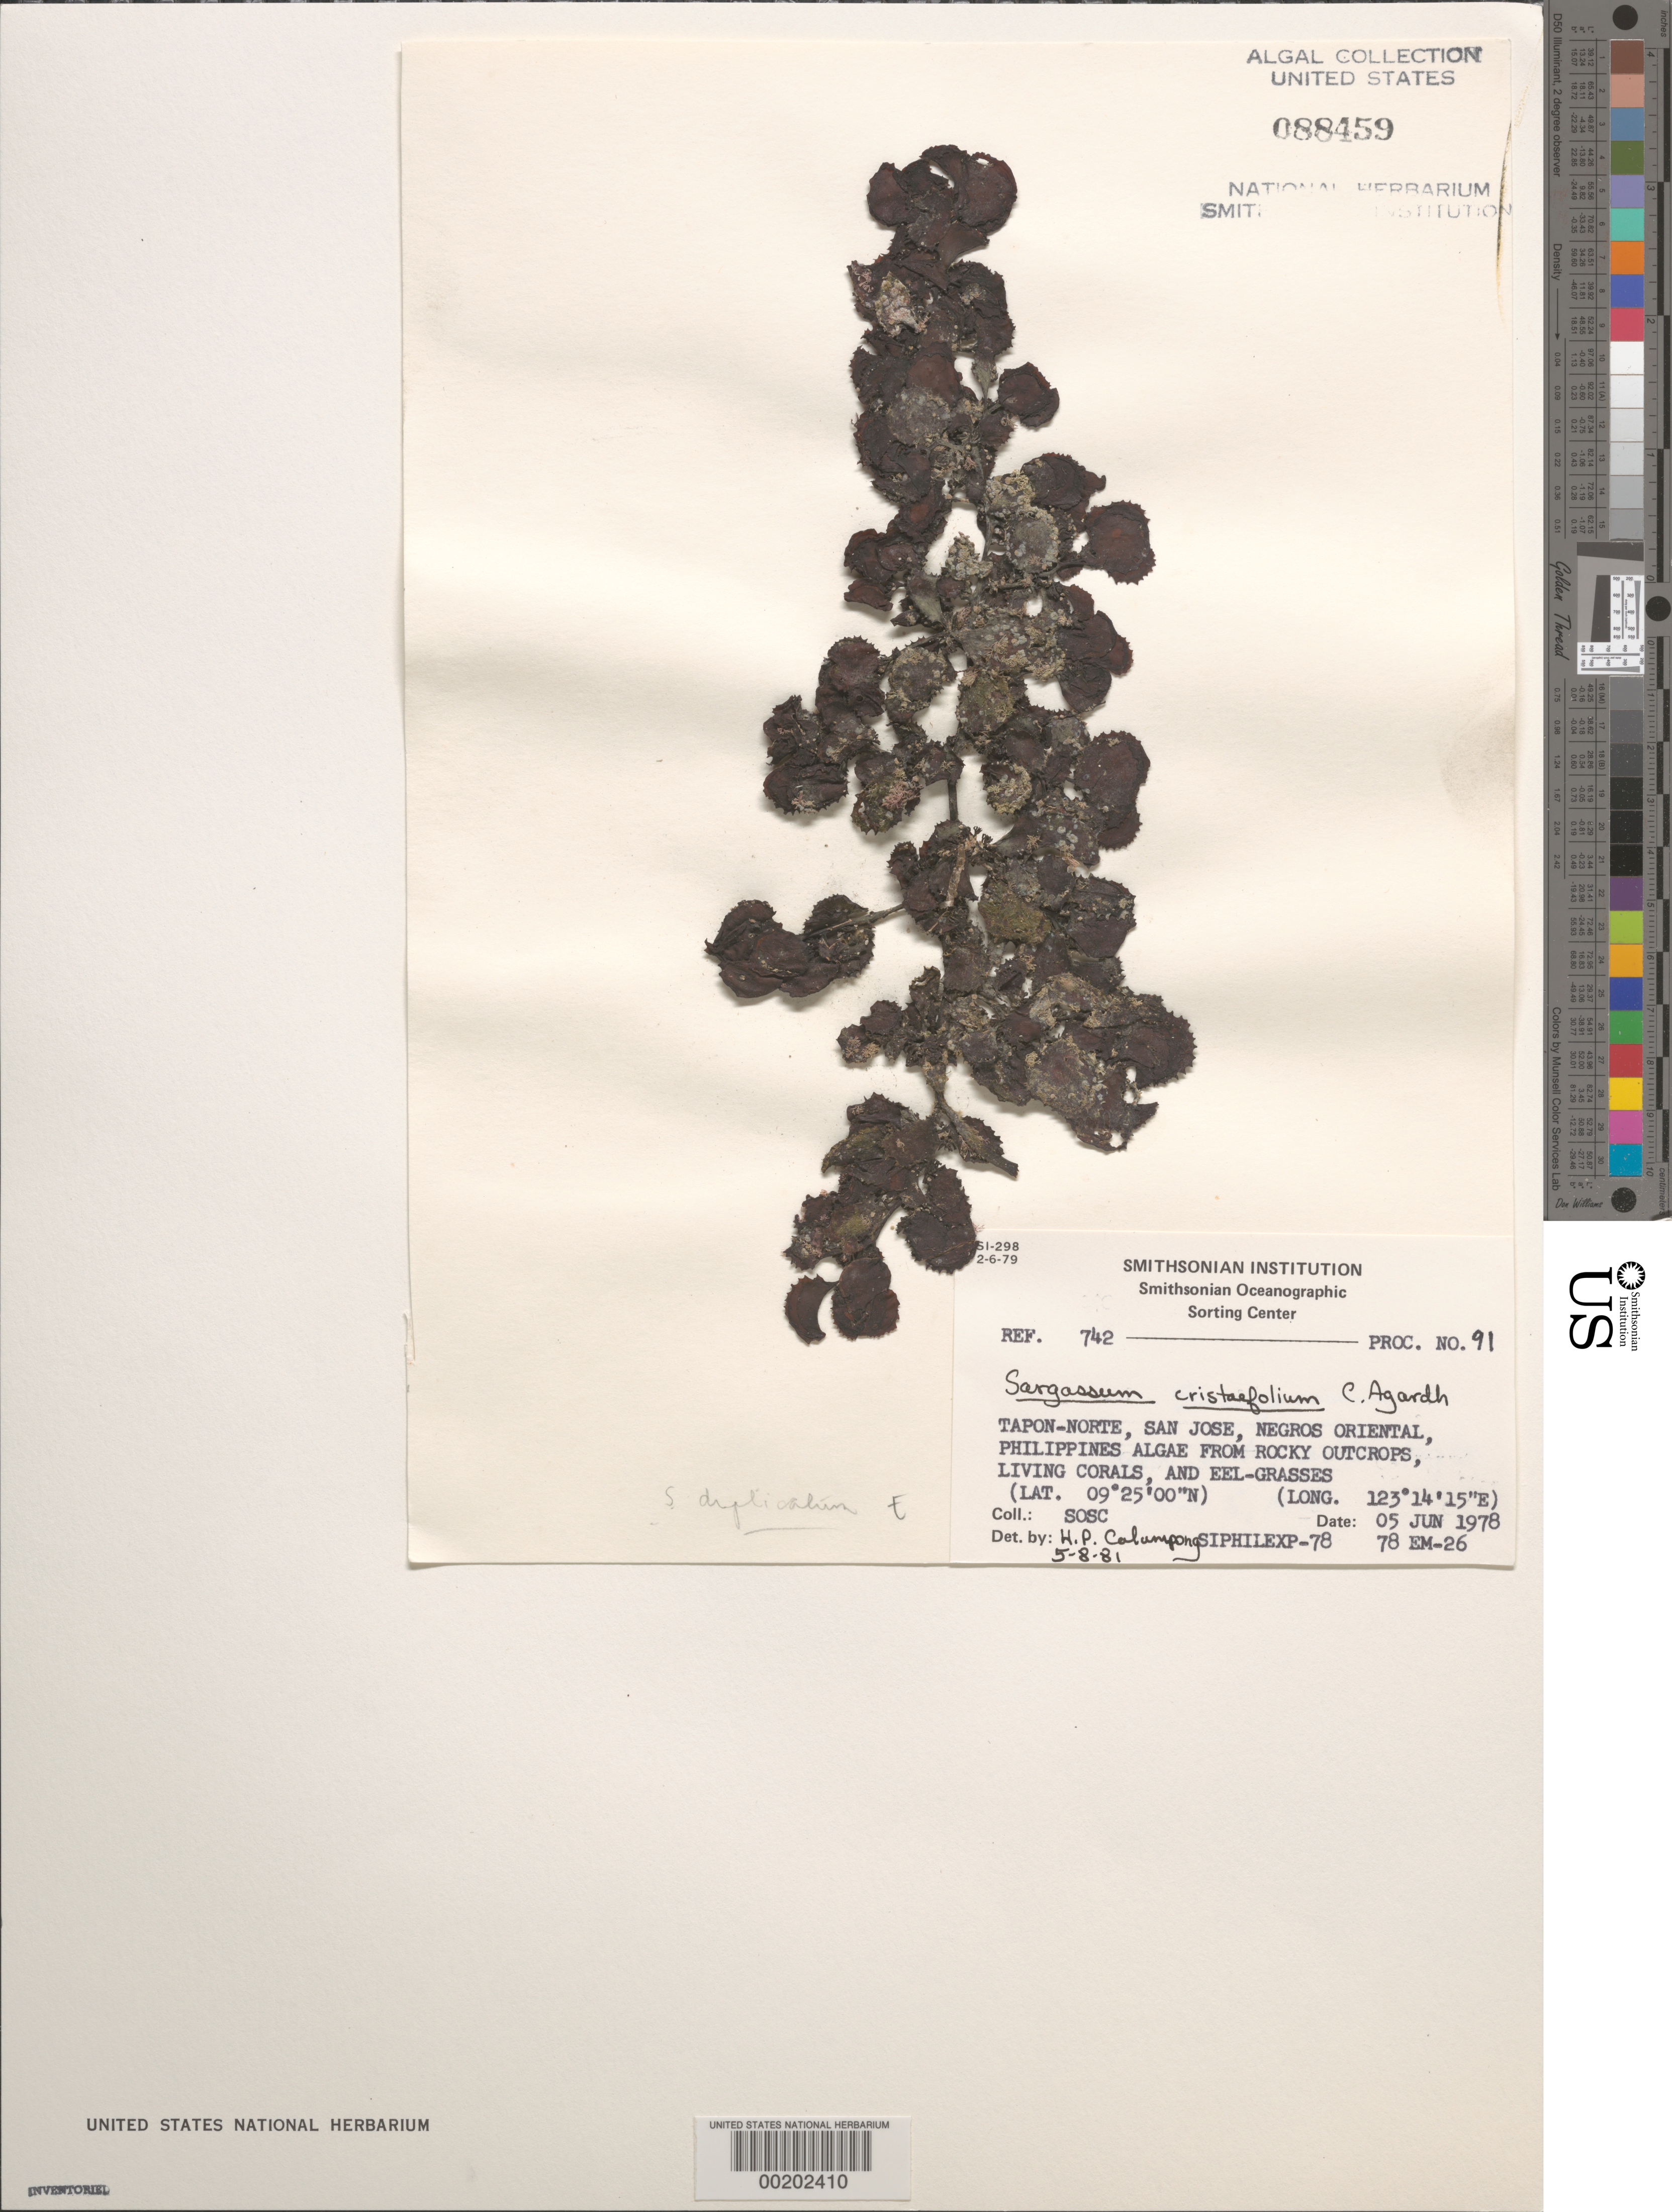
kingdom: Chromista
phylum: Ochrophyta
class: Phaeophyceae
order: Fucales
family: Sargassaceae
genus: Sargassum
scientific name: Sargassum ilicifolium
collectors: SOSC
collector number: Starion 78 EM-26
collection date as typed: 05 Jun 1978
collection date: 1978-06-05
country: Philippines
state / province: Central Visayas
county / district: Negros Oriental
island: Negros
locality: Tapan-Norte, San Jose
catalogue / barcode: US 88459